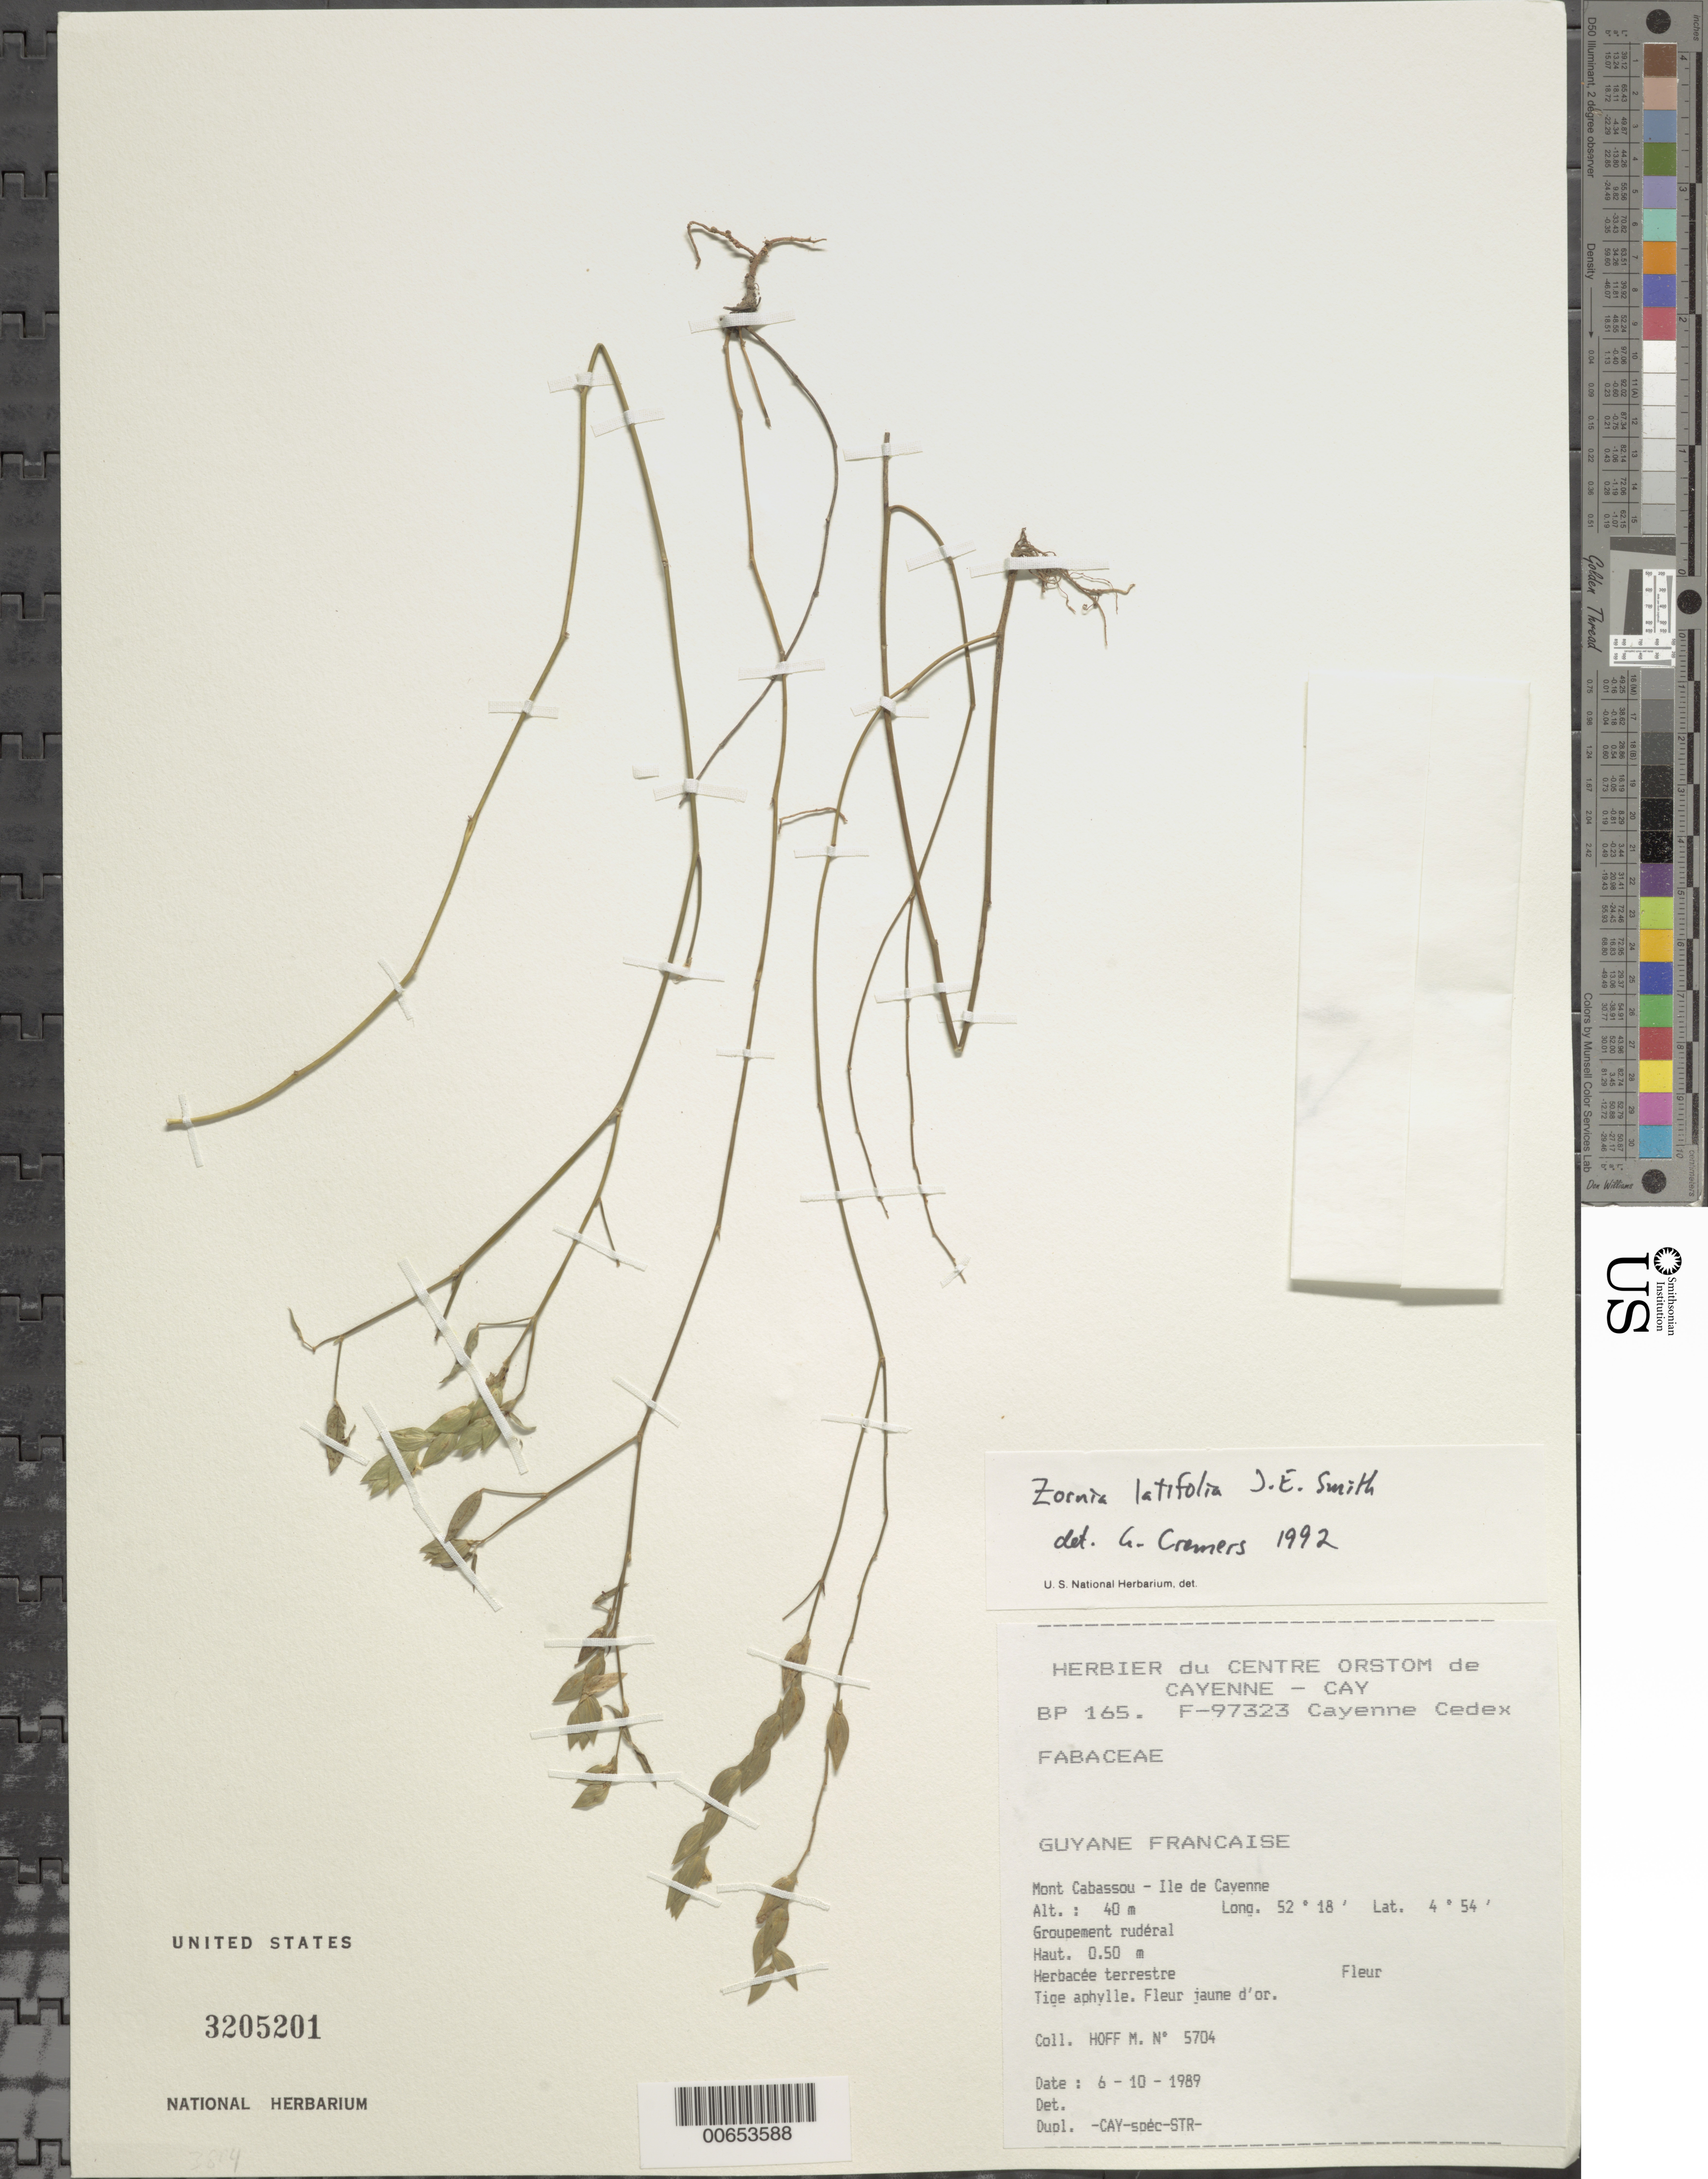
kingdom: Plantae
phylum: Tracheophyta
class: Magnoliopsida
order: Fabales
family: Fabaceae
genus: Zornia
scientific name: Zornia latifolia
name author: Sm.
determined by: Cremers, Georges A.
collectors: M. Hoff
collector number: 5704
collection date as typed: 6-Oct-89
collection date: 1989-10-06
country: French Guiana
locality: Mont Cabassou, Ile de Cayenne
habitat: Groupement rudéral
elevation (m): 40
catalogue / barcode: US 3205201